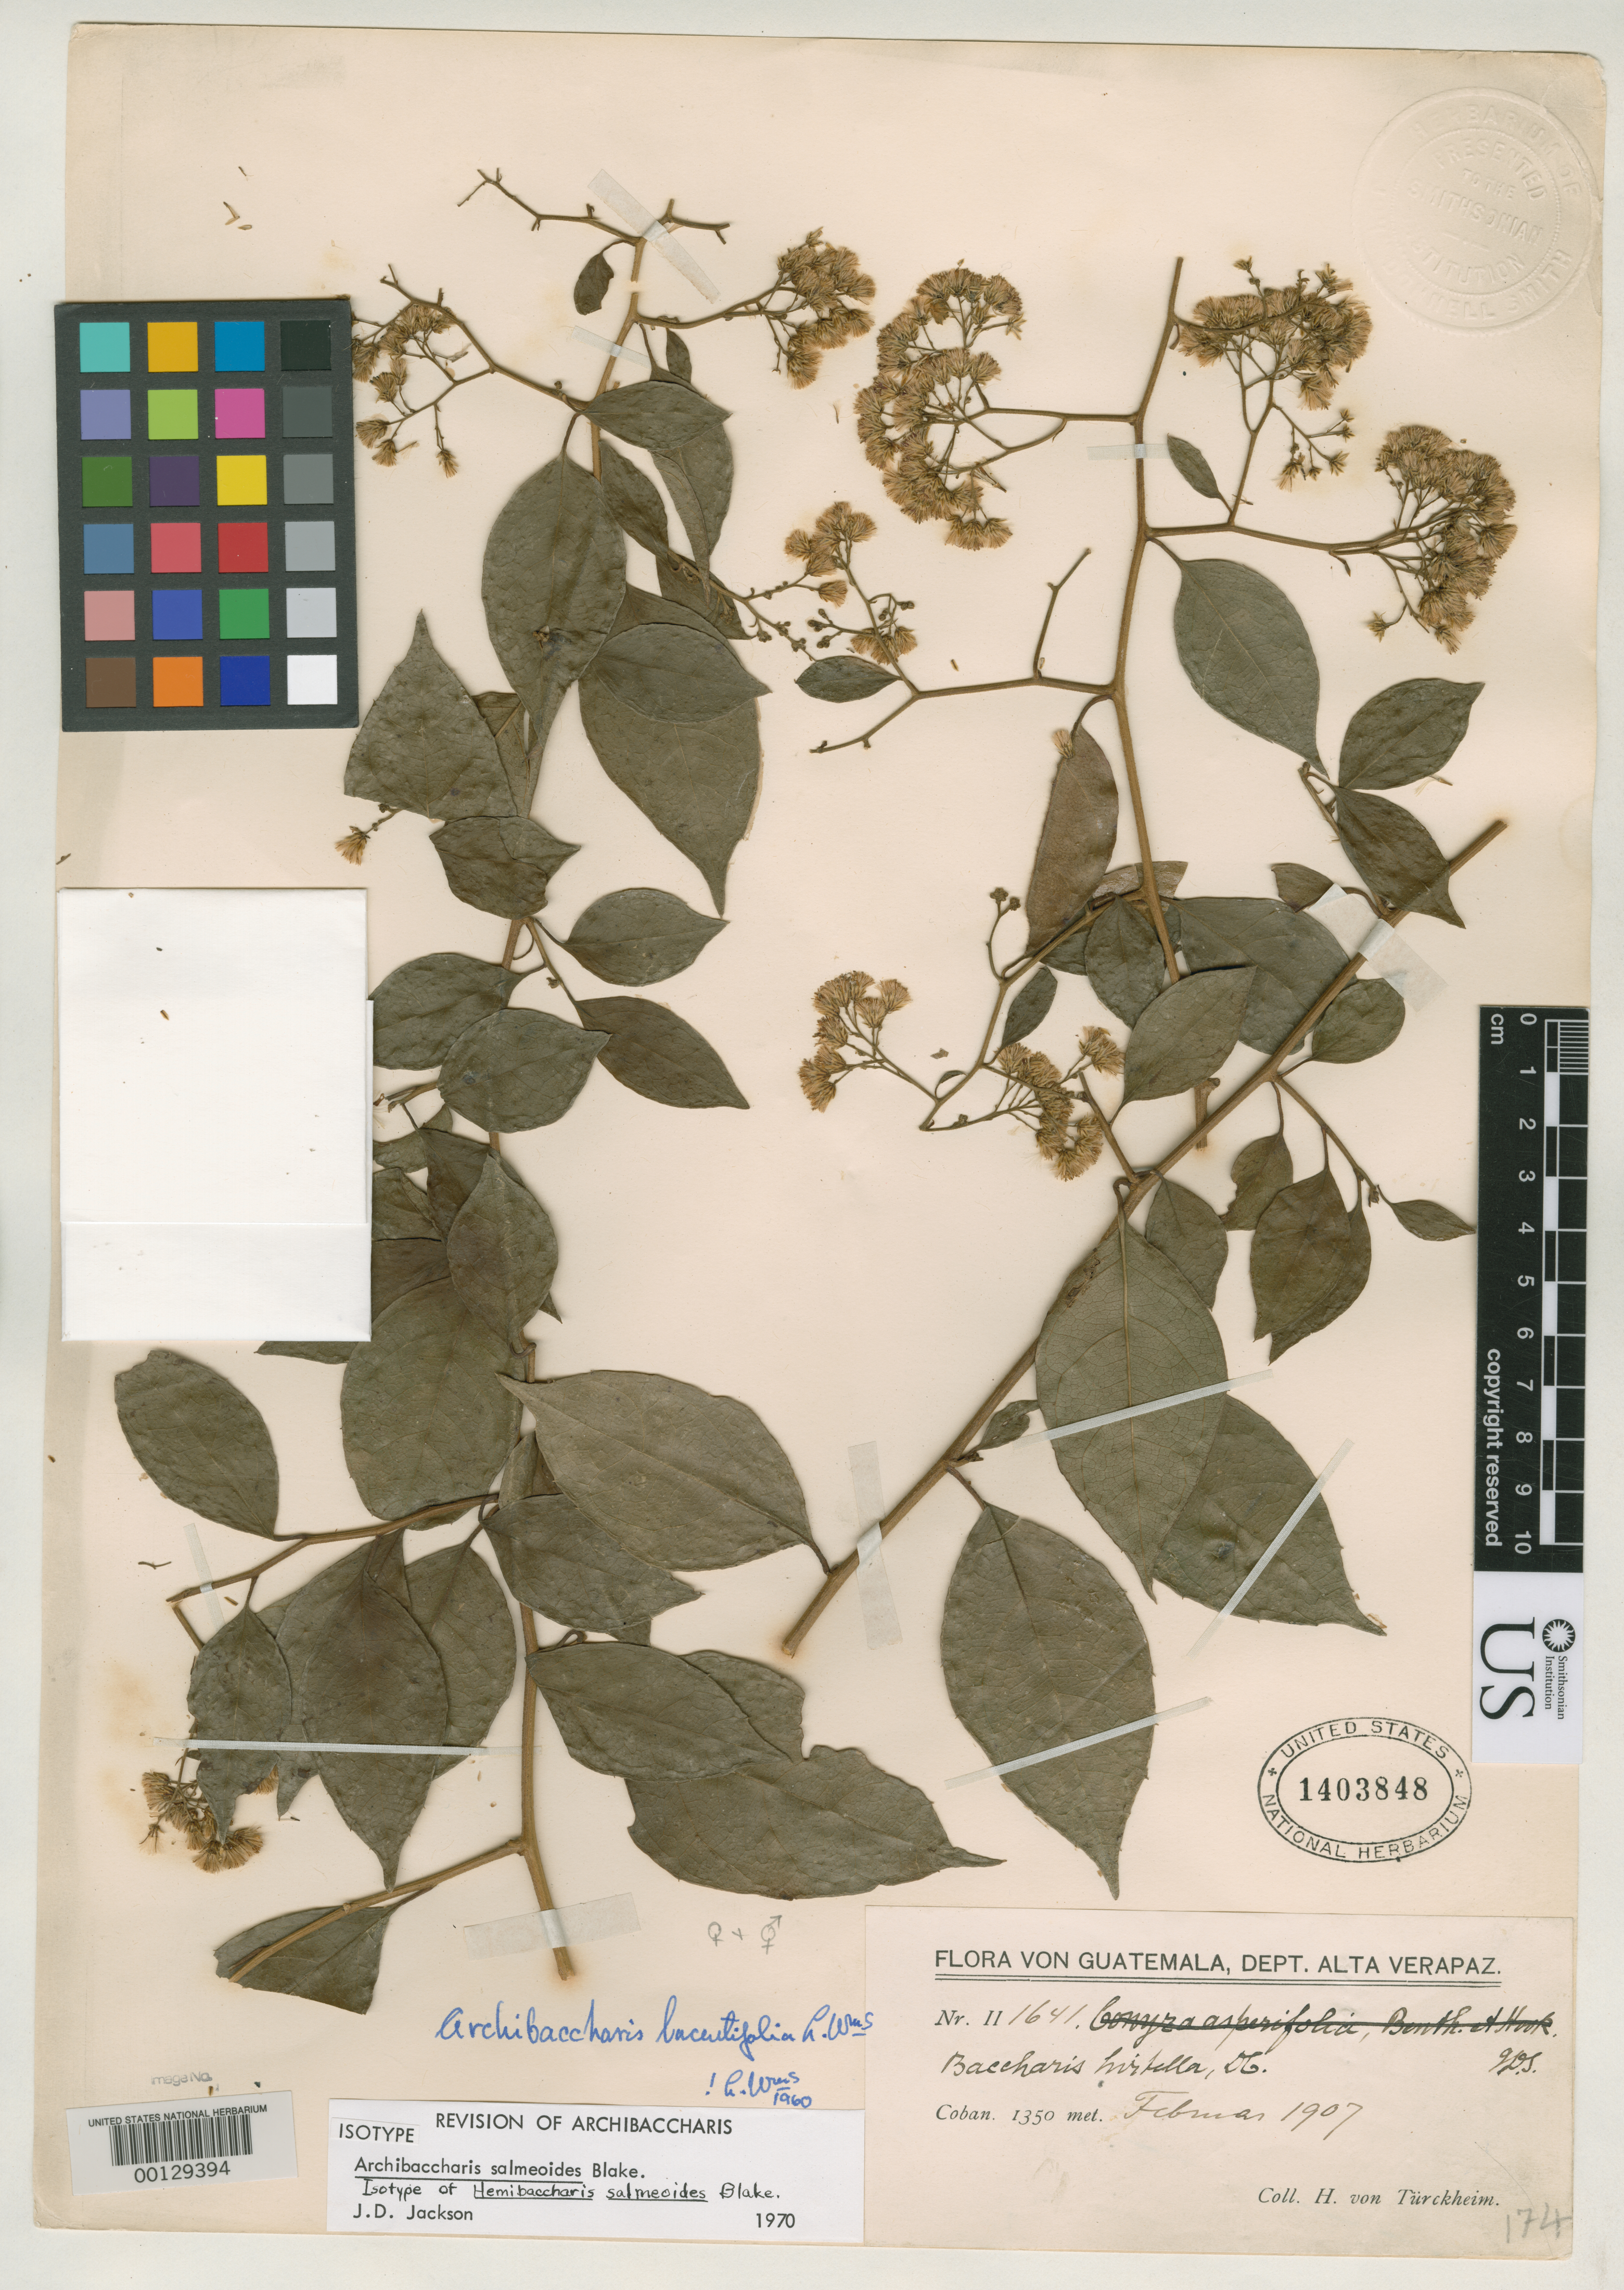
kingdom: Plantae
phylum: Tracheophyta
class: Magnoliopsida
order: Asterales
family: Asteraceae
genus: Hemibaccharis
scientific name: Hemibaccharis salmeoides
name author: S.F. Blake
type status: Isotype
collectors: H. von Türckheim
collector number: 2-1641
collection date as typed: Feb 1907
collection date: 1907-02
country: Guatemala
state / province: Alta Verapaz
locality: Cobán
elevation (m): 1350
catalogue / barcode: US 1403848